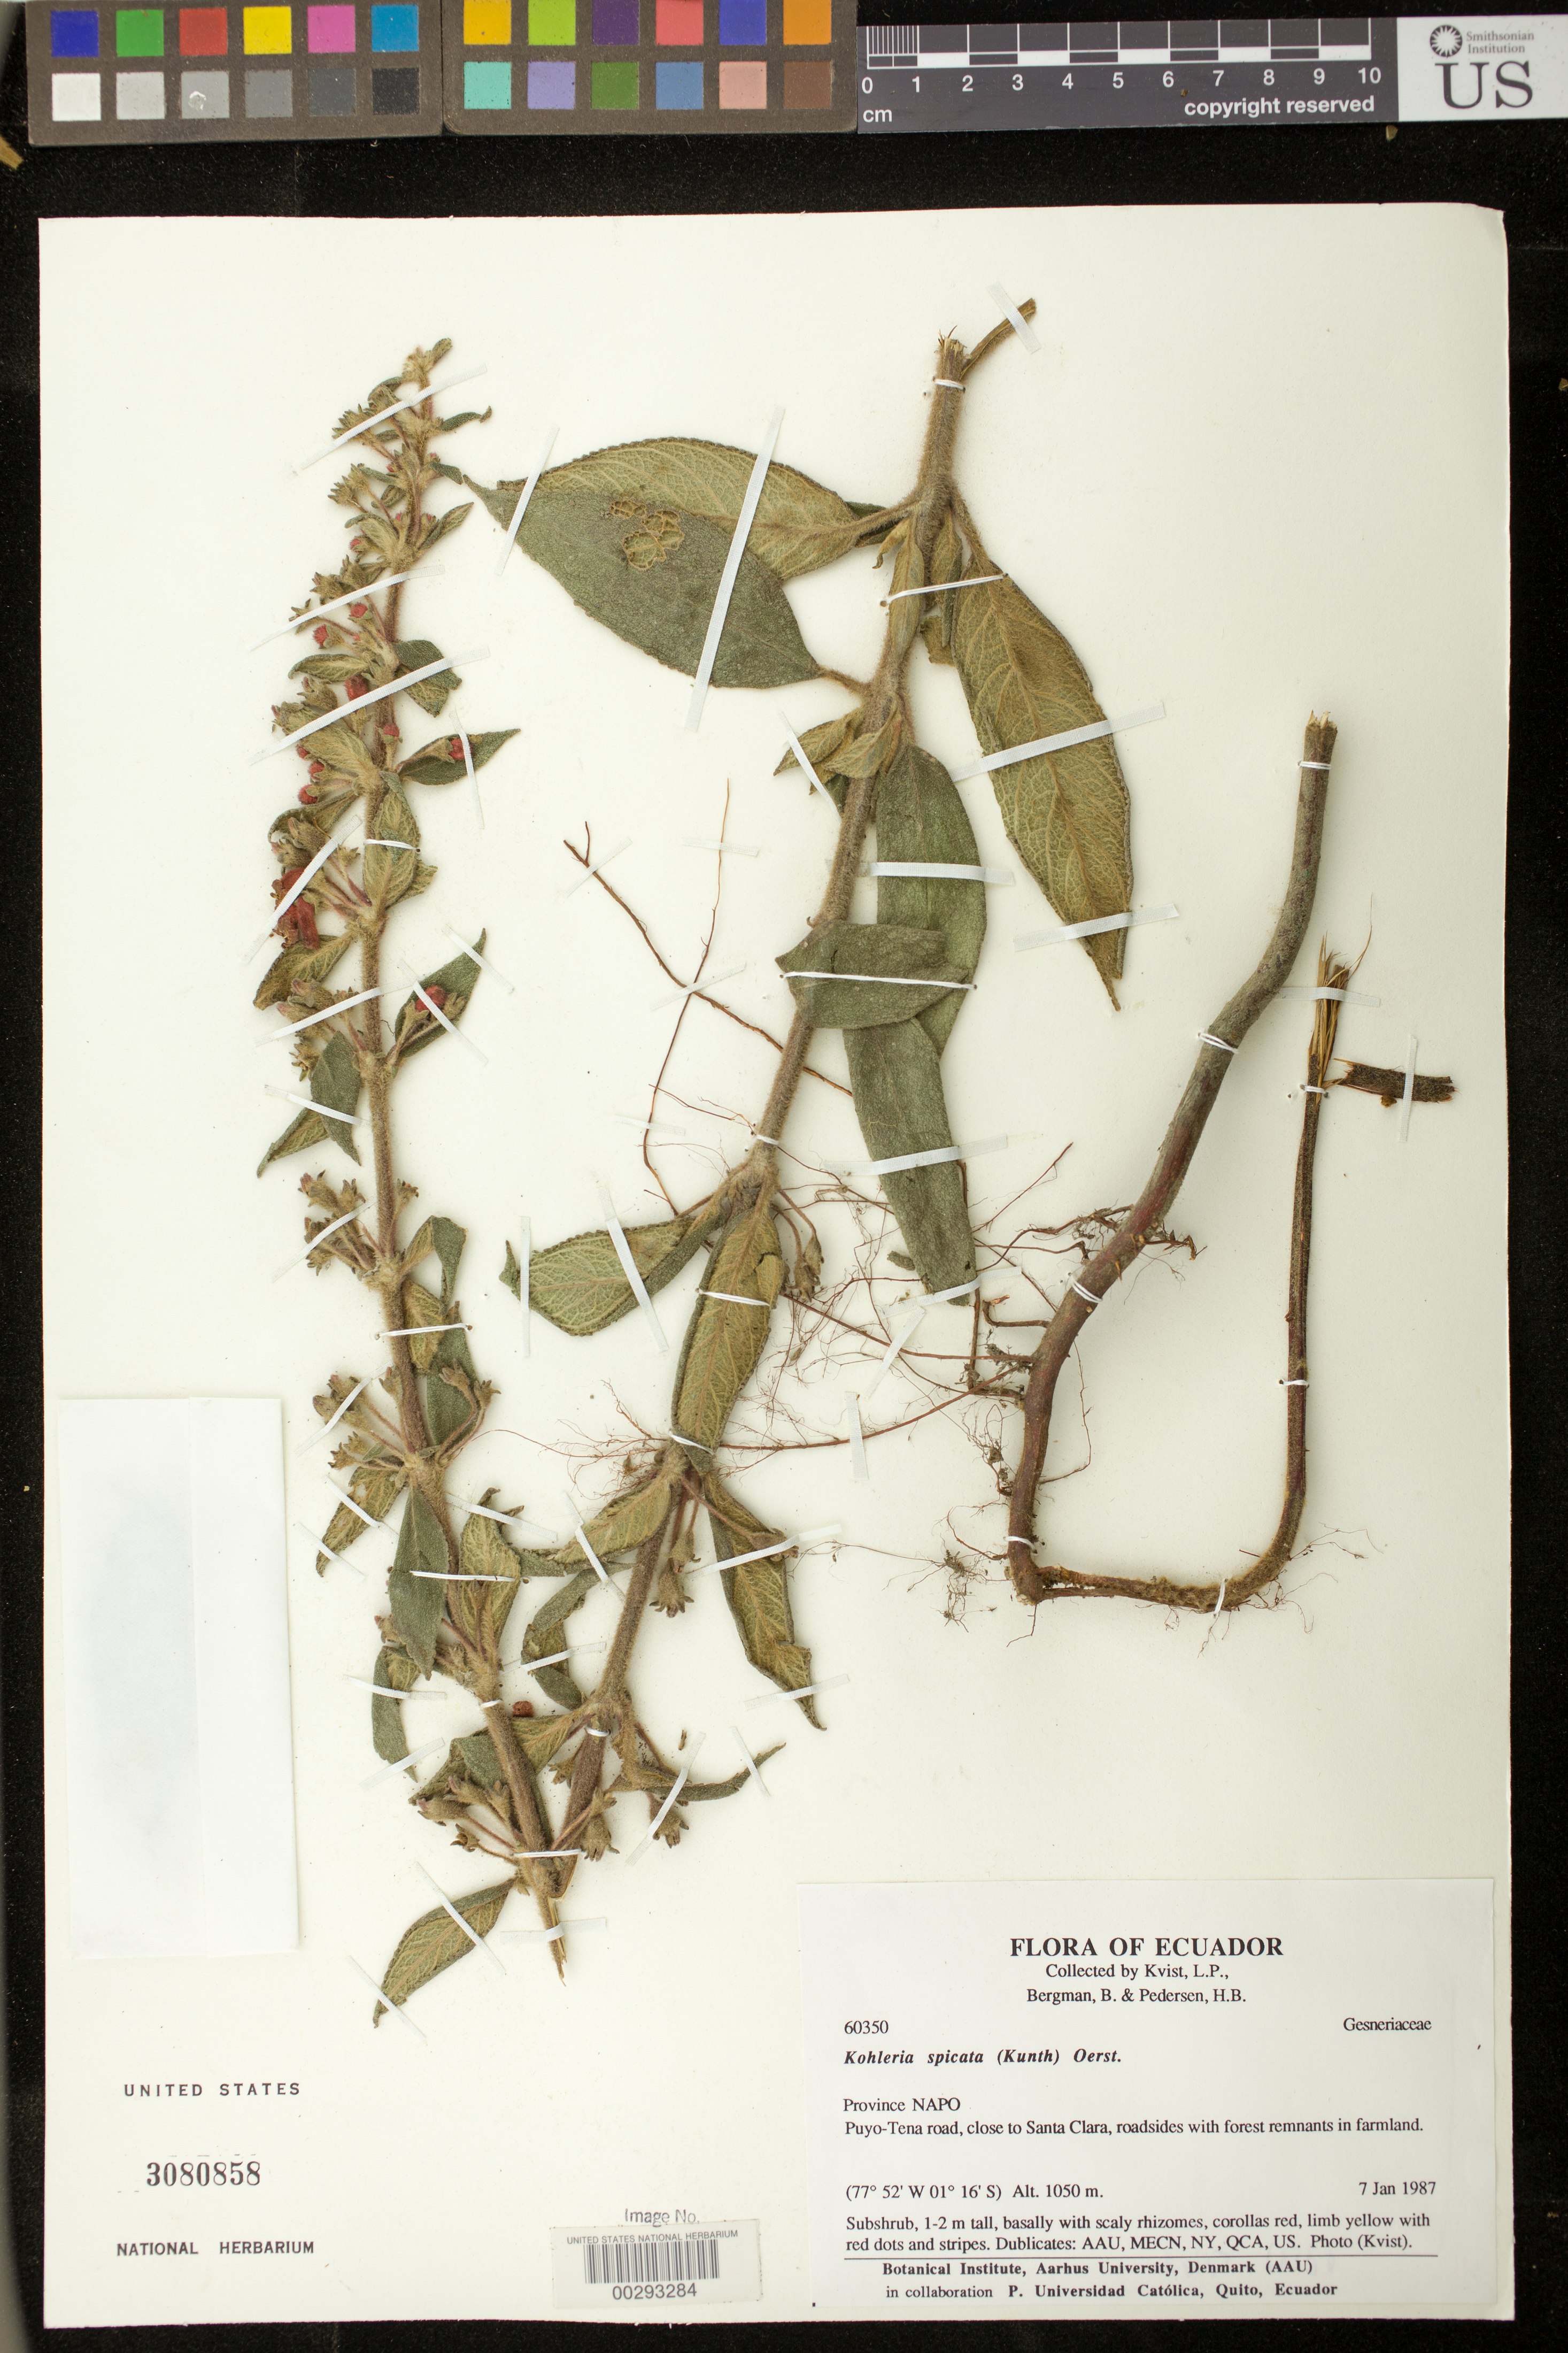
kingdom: Plantae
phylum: Tracheophyta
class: Magnoliopsida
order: Lamiales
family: Gesneriaceae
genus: Kohleria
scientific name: Kohleria spicata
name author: (Kunth) Oerst.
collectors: L. P. Kvist, B. Bergman & H. B. Pedersen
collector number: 60350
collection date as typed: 07 Jan 1987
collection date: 1987-01-07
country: Ecuador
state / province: Pastaza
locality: Puyo - Tena road, close to Santa Clara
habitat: Roadsides with forest remnants in farmland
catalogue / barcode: US 3080858